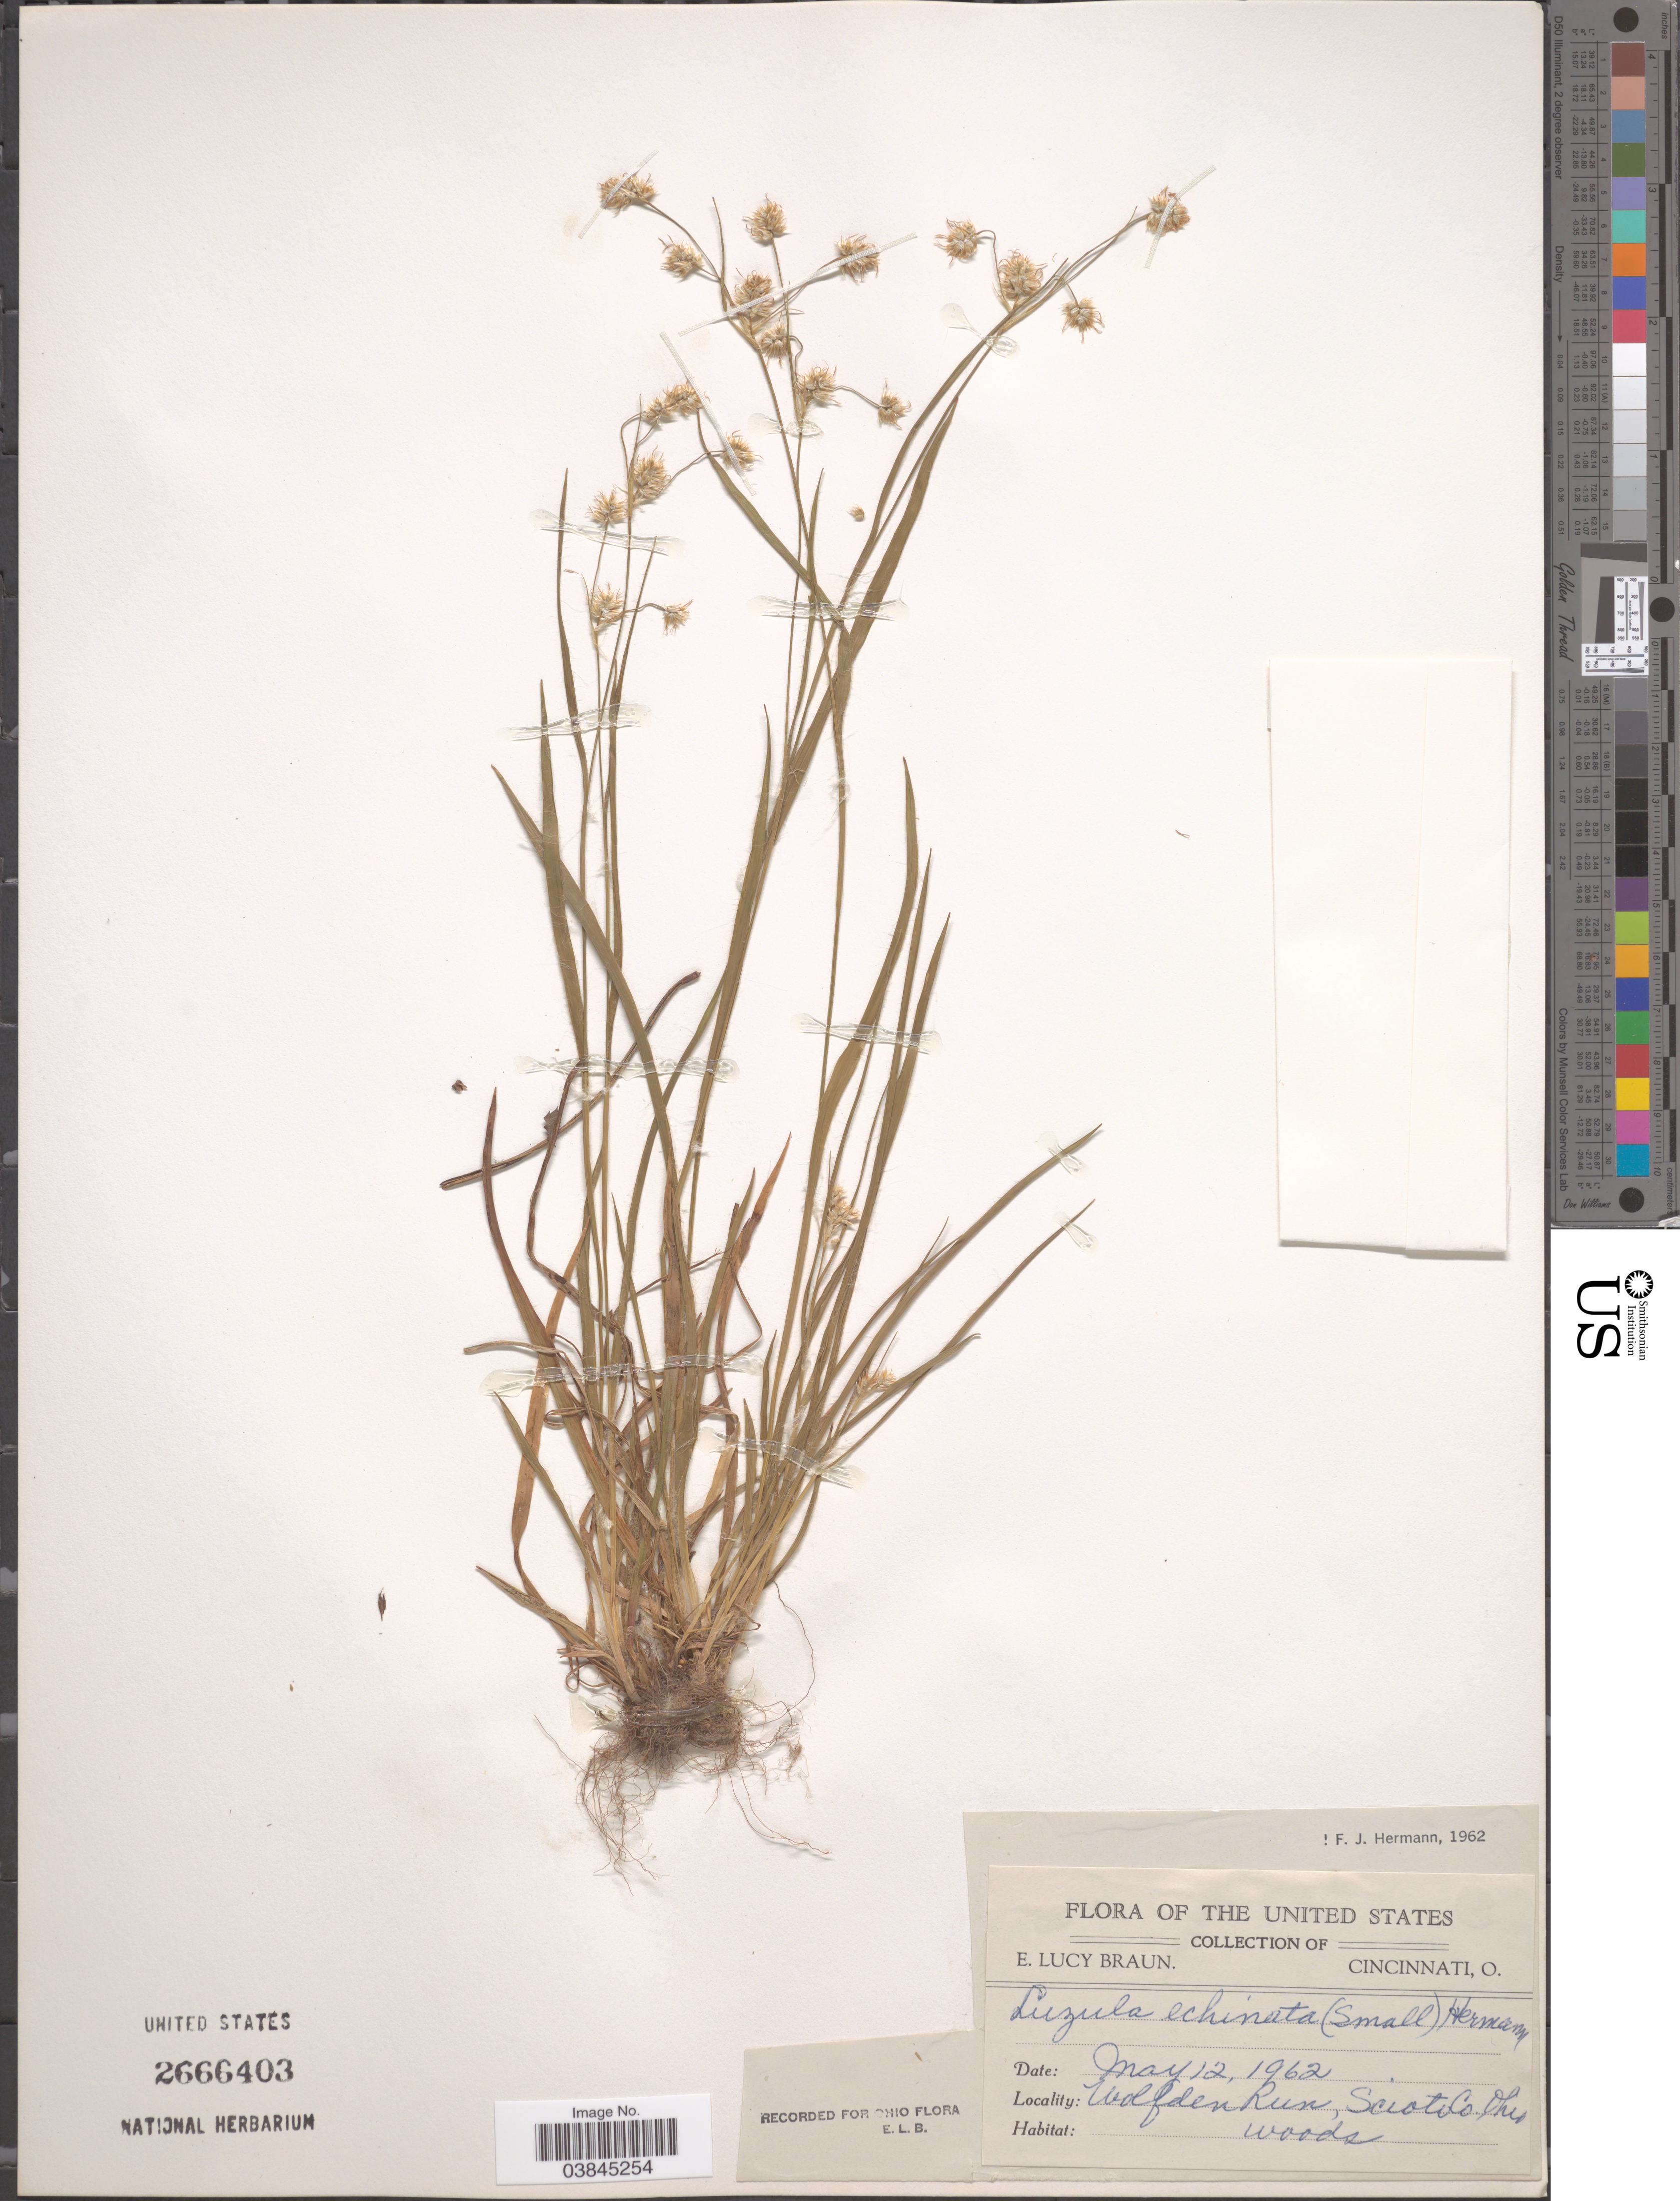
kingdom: Plantae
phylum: Tracheophyta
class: Liliopsida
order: Poales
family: Juncaceae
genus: Luzula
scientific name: Luzula campestris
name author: (L.) DC.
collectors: E. L. Braun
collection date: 1962-05-12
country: United States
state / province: Ohio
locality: Wolfden Run, Scioto Co.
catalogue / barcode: US 2666403